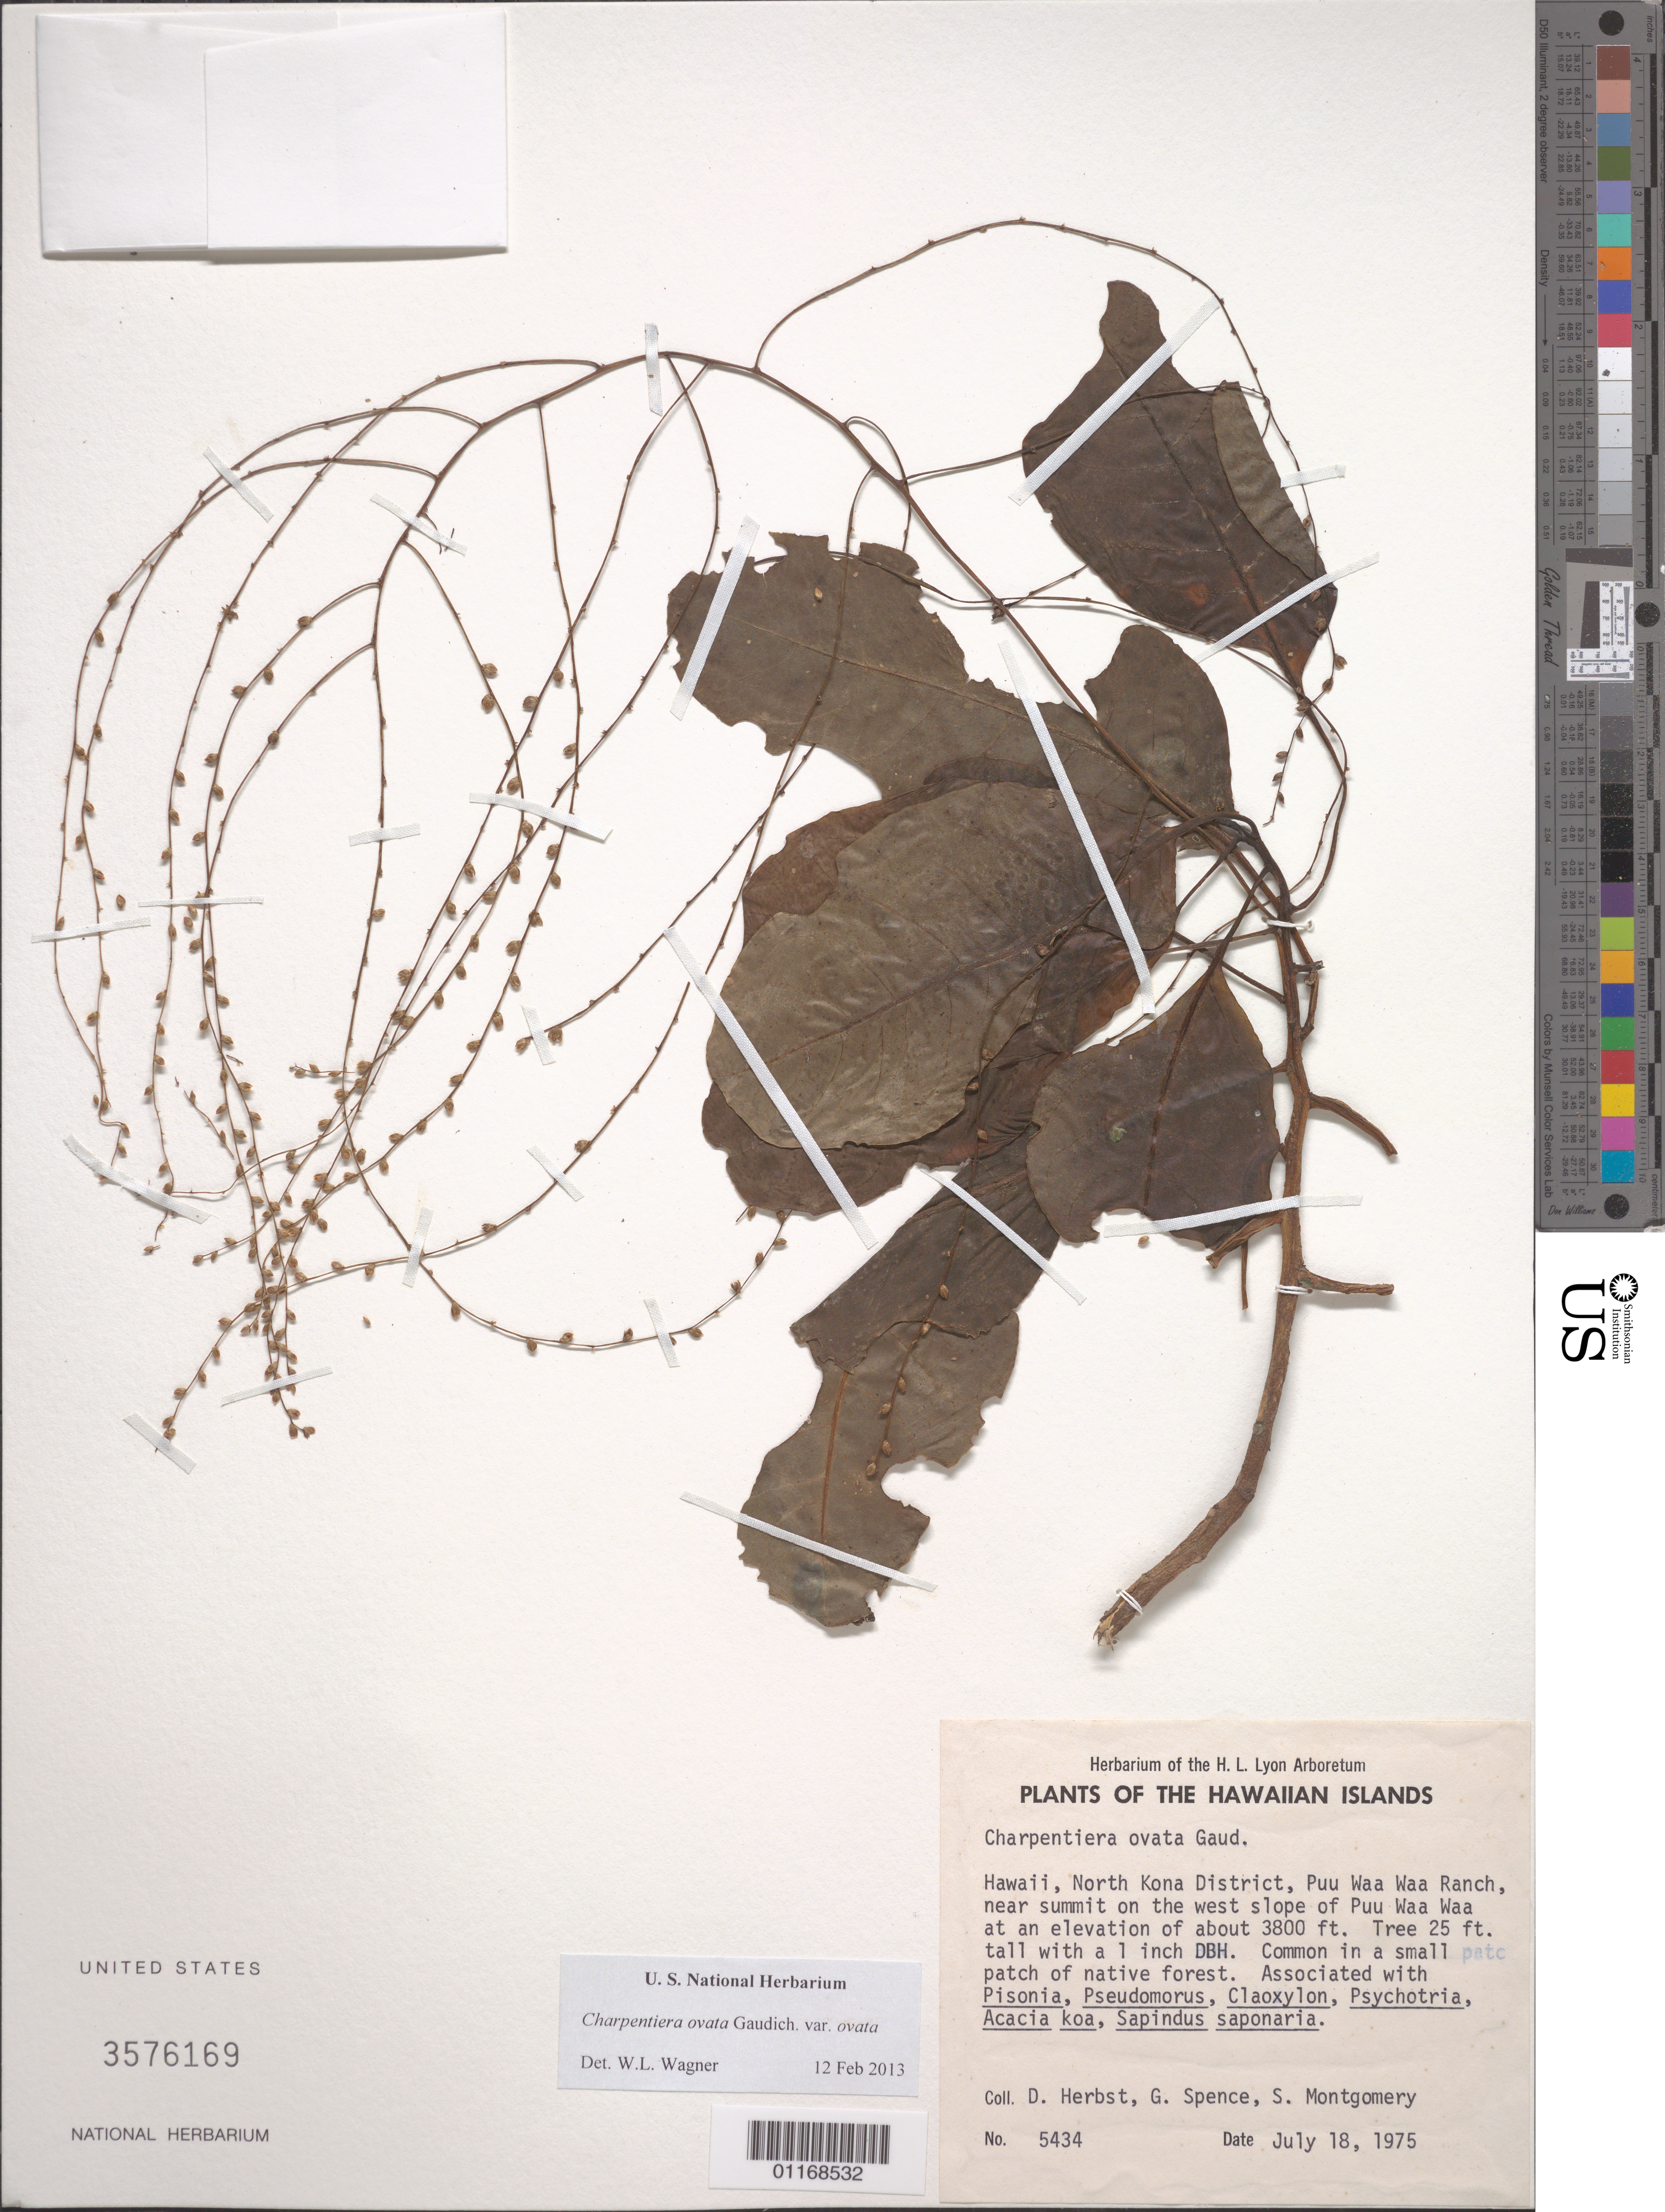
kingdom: Plantae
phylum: Tracheophyta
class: Magnoliopsida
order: Caryophyllales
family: Amaranthaceae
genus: Charpentiera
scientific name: Charpentiera ovata var. ovata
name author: Gaudich.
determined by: Wagner, W. L., (BOT), Smithsonian Institution - National Museum of Natural History (UNITED STATES)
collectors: D. R. Herbst, G. Spence & S. Montgomery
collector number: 5434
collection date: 1975-07-18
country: United States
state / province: Hawaii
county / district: Hawaii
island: Hawaii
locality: North Kona District, Pu'u Waa Waa Ranch, near summit on the west slope of Pu'u Waa Waa.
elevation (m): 1158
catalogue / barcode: US 3576169